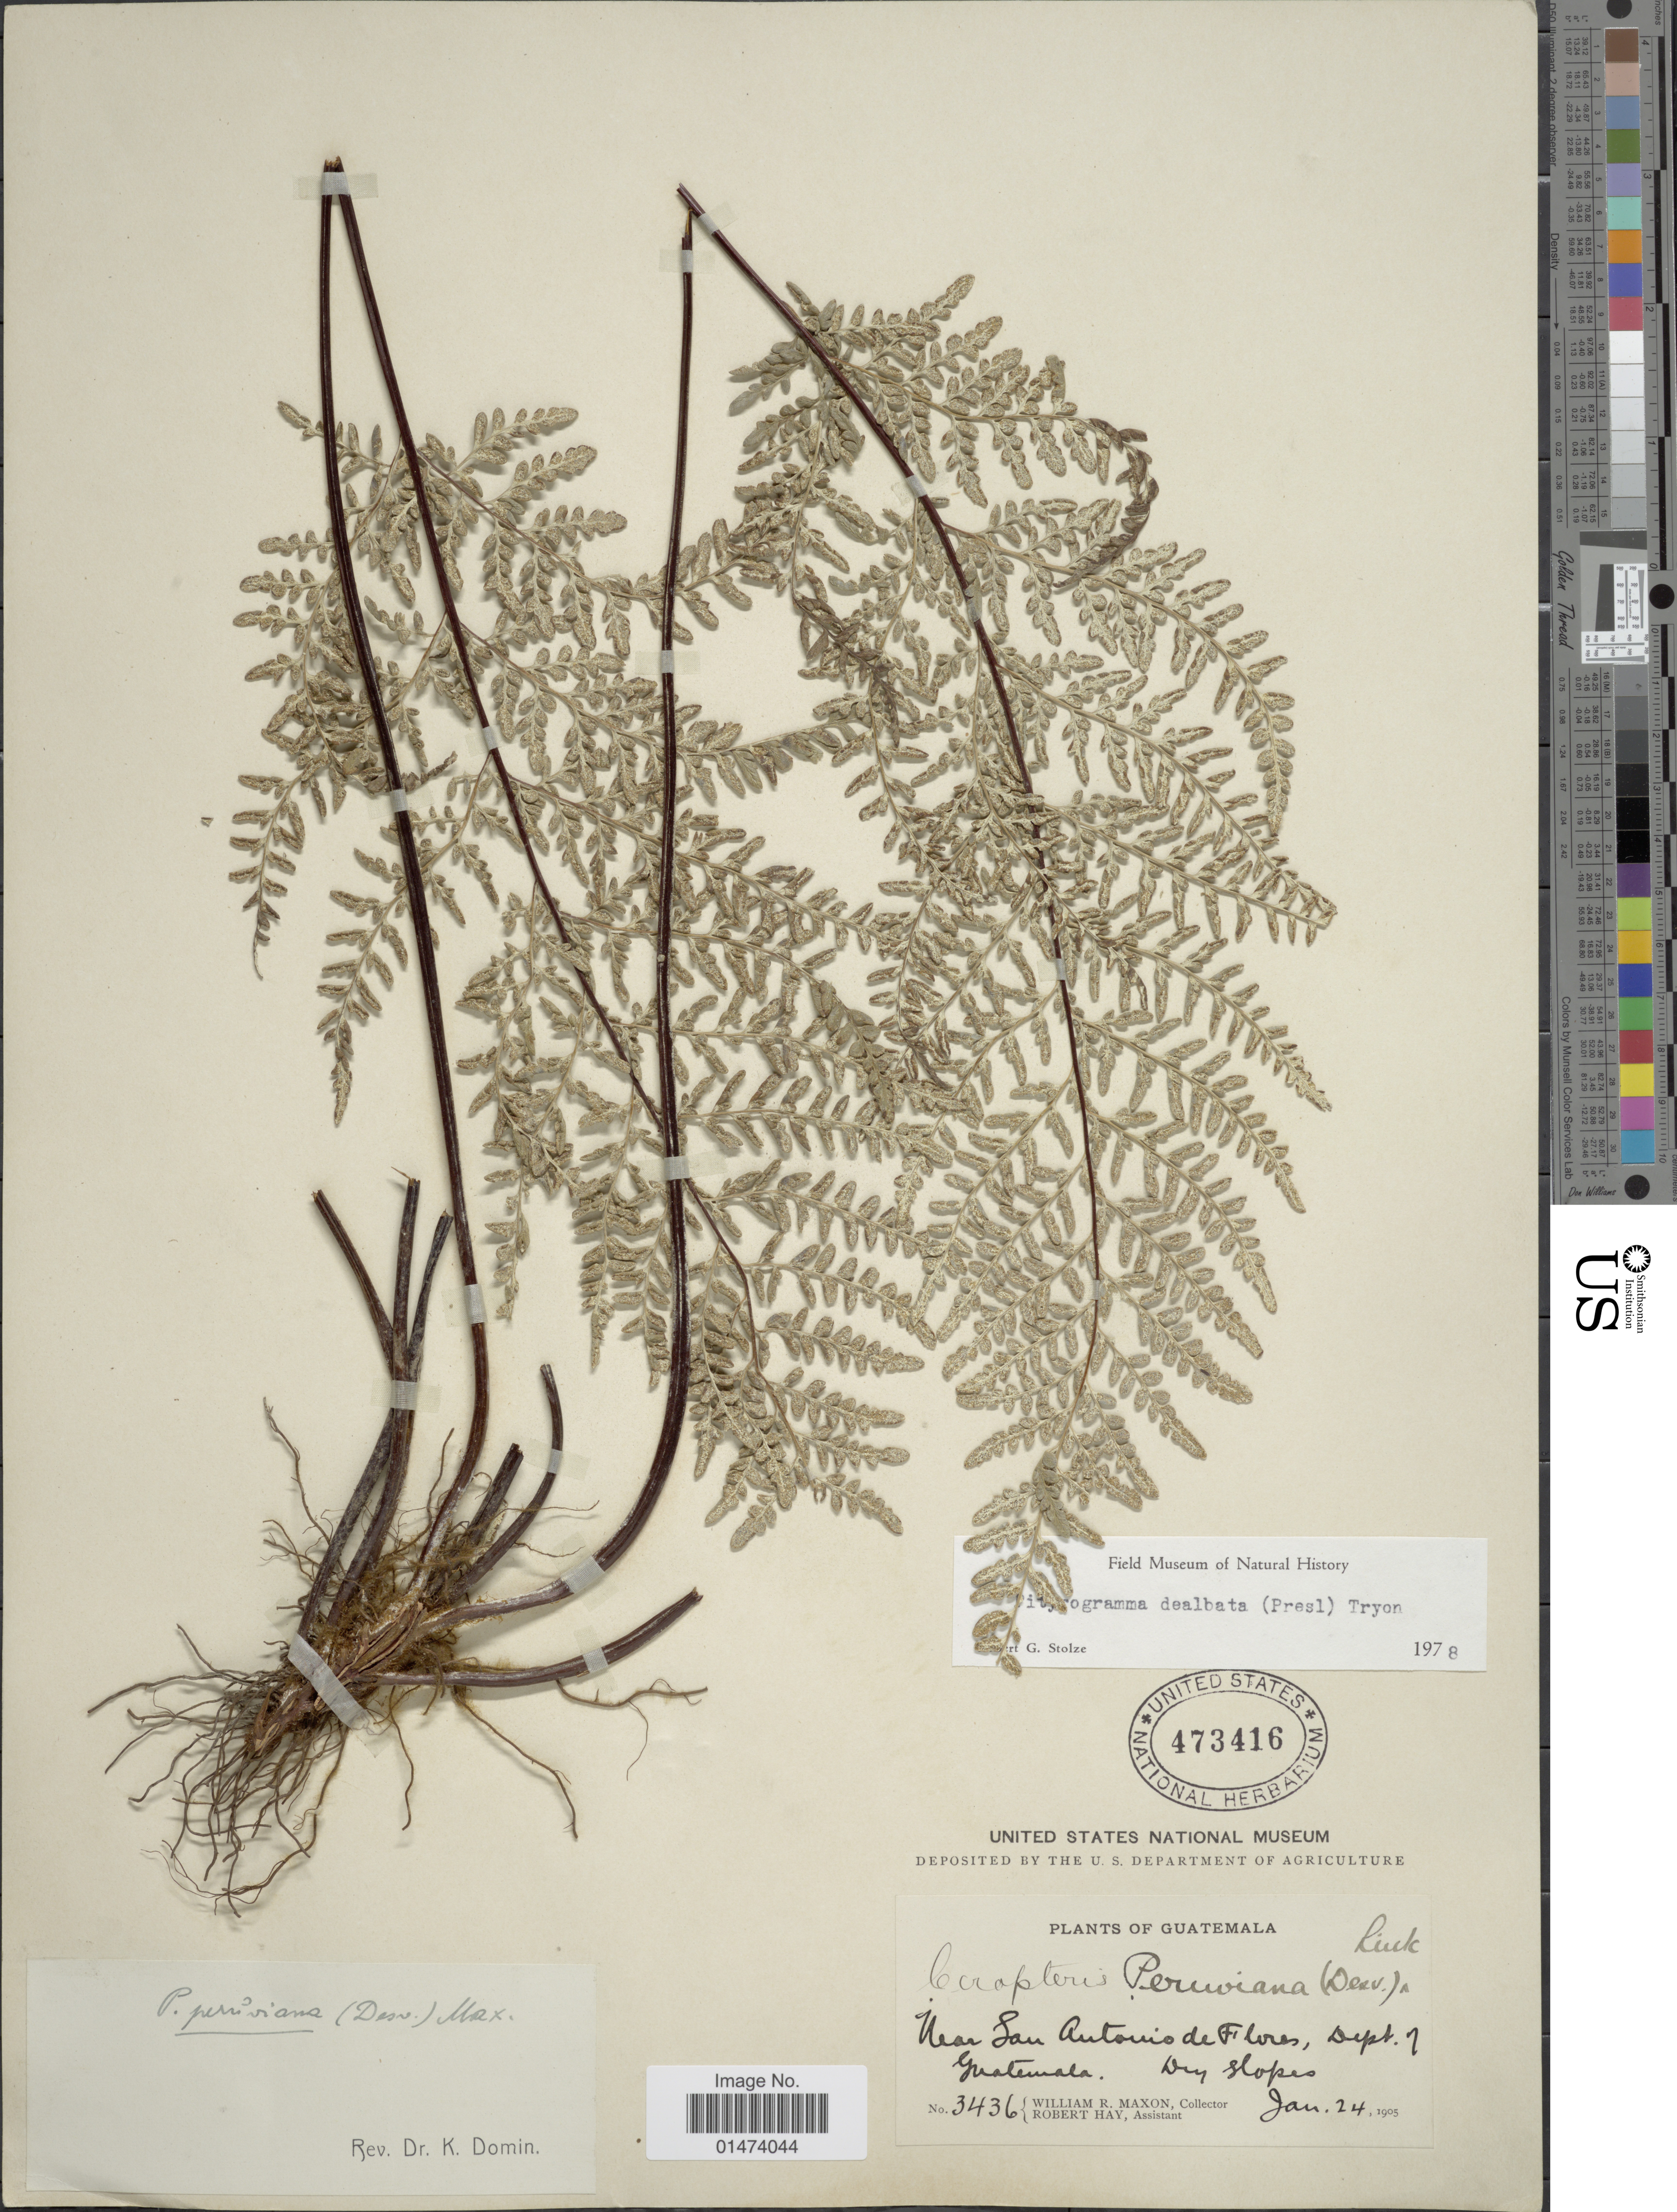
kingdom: Plantae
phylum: Tracheophyta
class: Polypodiopsida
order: Polypodiales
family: Pteridaceae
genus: Pityrogramma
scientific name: Pityrogramma dealbata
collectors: W. R. Maxon & R. Hay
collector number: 3436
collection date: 1905-01-24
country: Guatemala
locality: Near San Antonia de flores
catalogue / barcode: US 473416